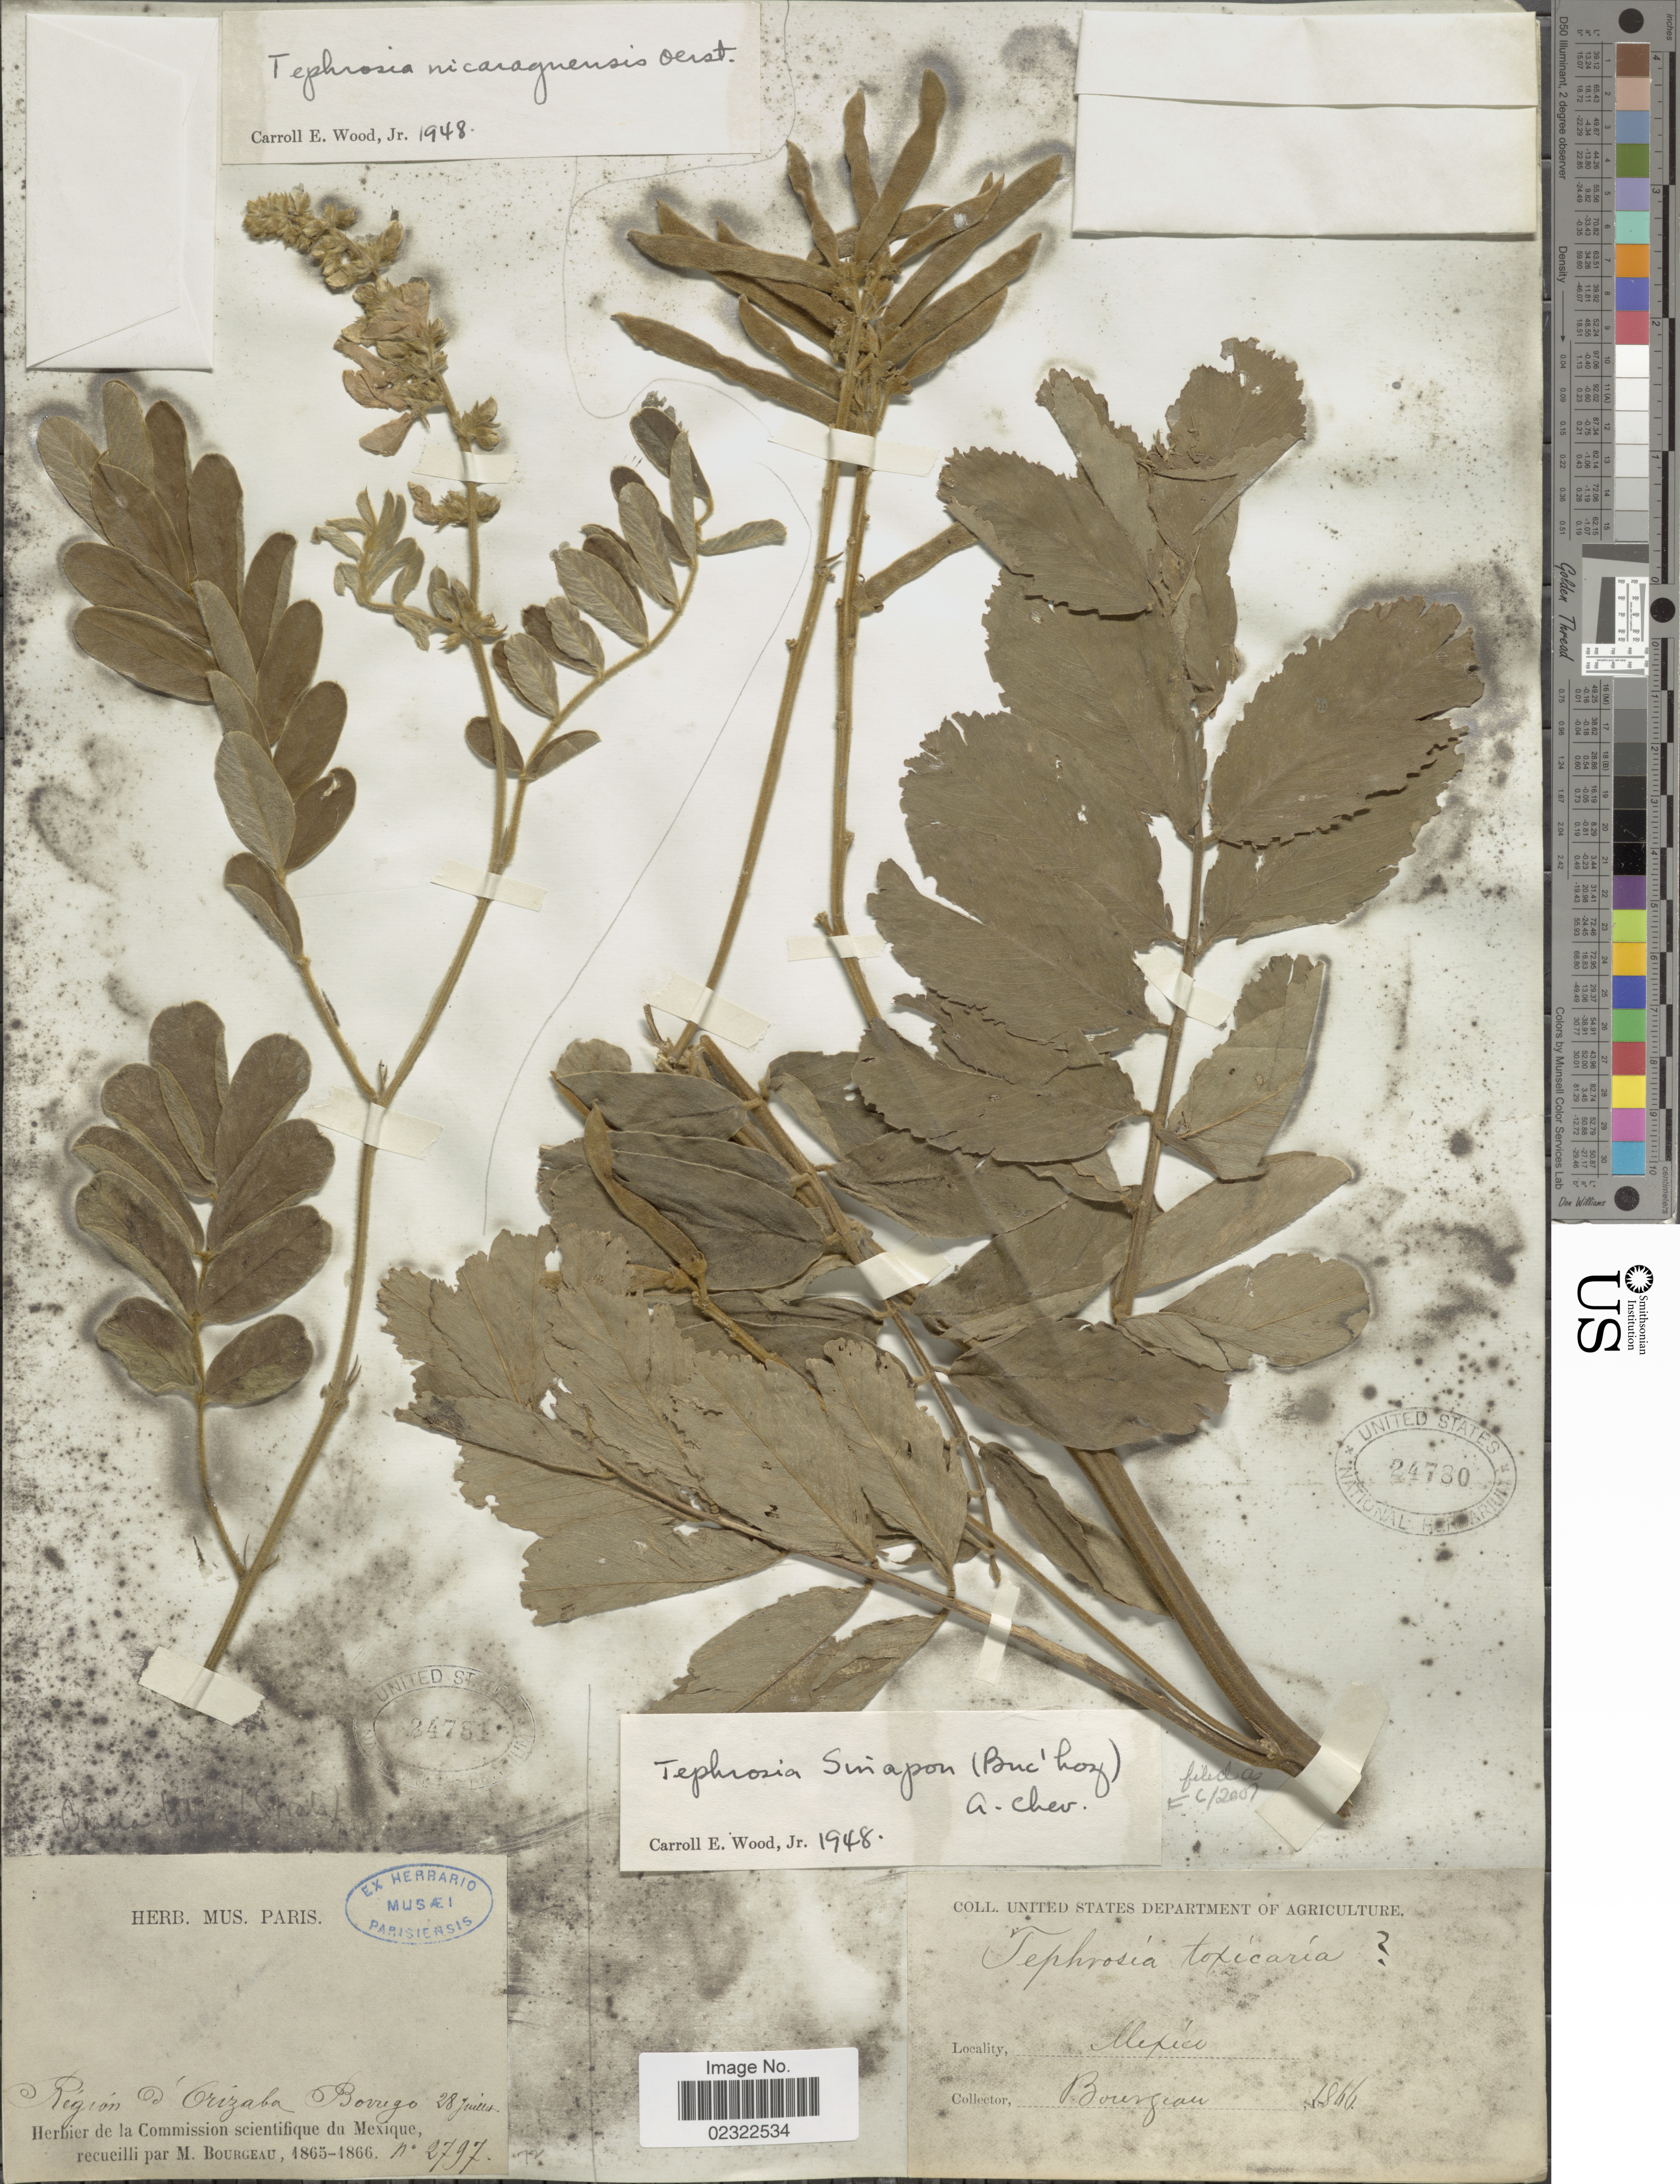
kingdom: Plantae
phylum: Tracheophyta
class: Magnoliopsida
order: Fabales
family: Fabaceae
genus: Tephrosia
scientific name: Tephrosia sinapou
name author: (Buc'hoz) A. Chev.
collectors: M. Bourgeau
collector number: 2797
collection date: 1866-06-28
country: Mexico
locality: Région d'Orizaba, Borrego, Mexico.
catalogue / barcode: US 24780